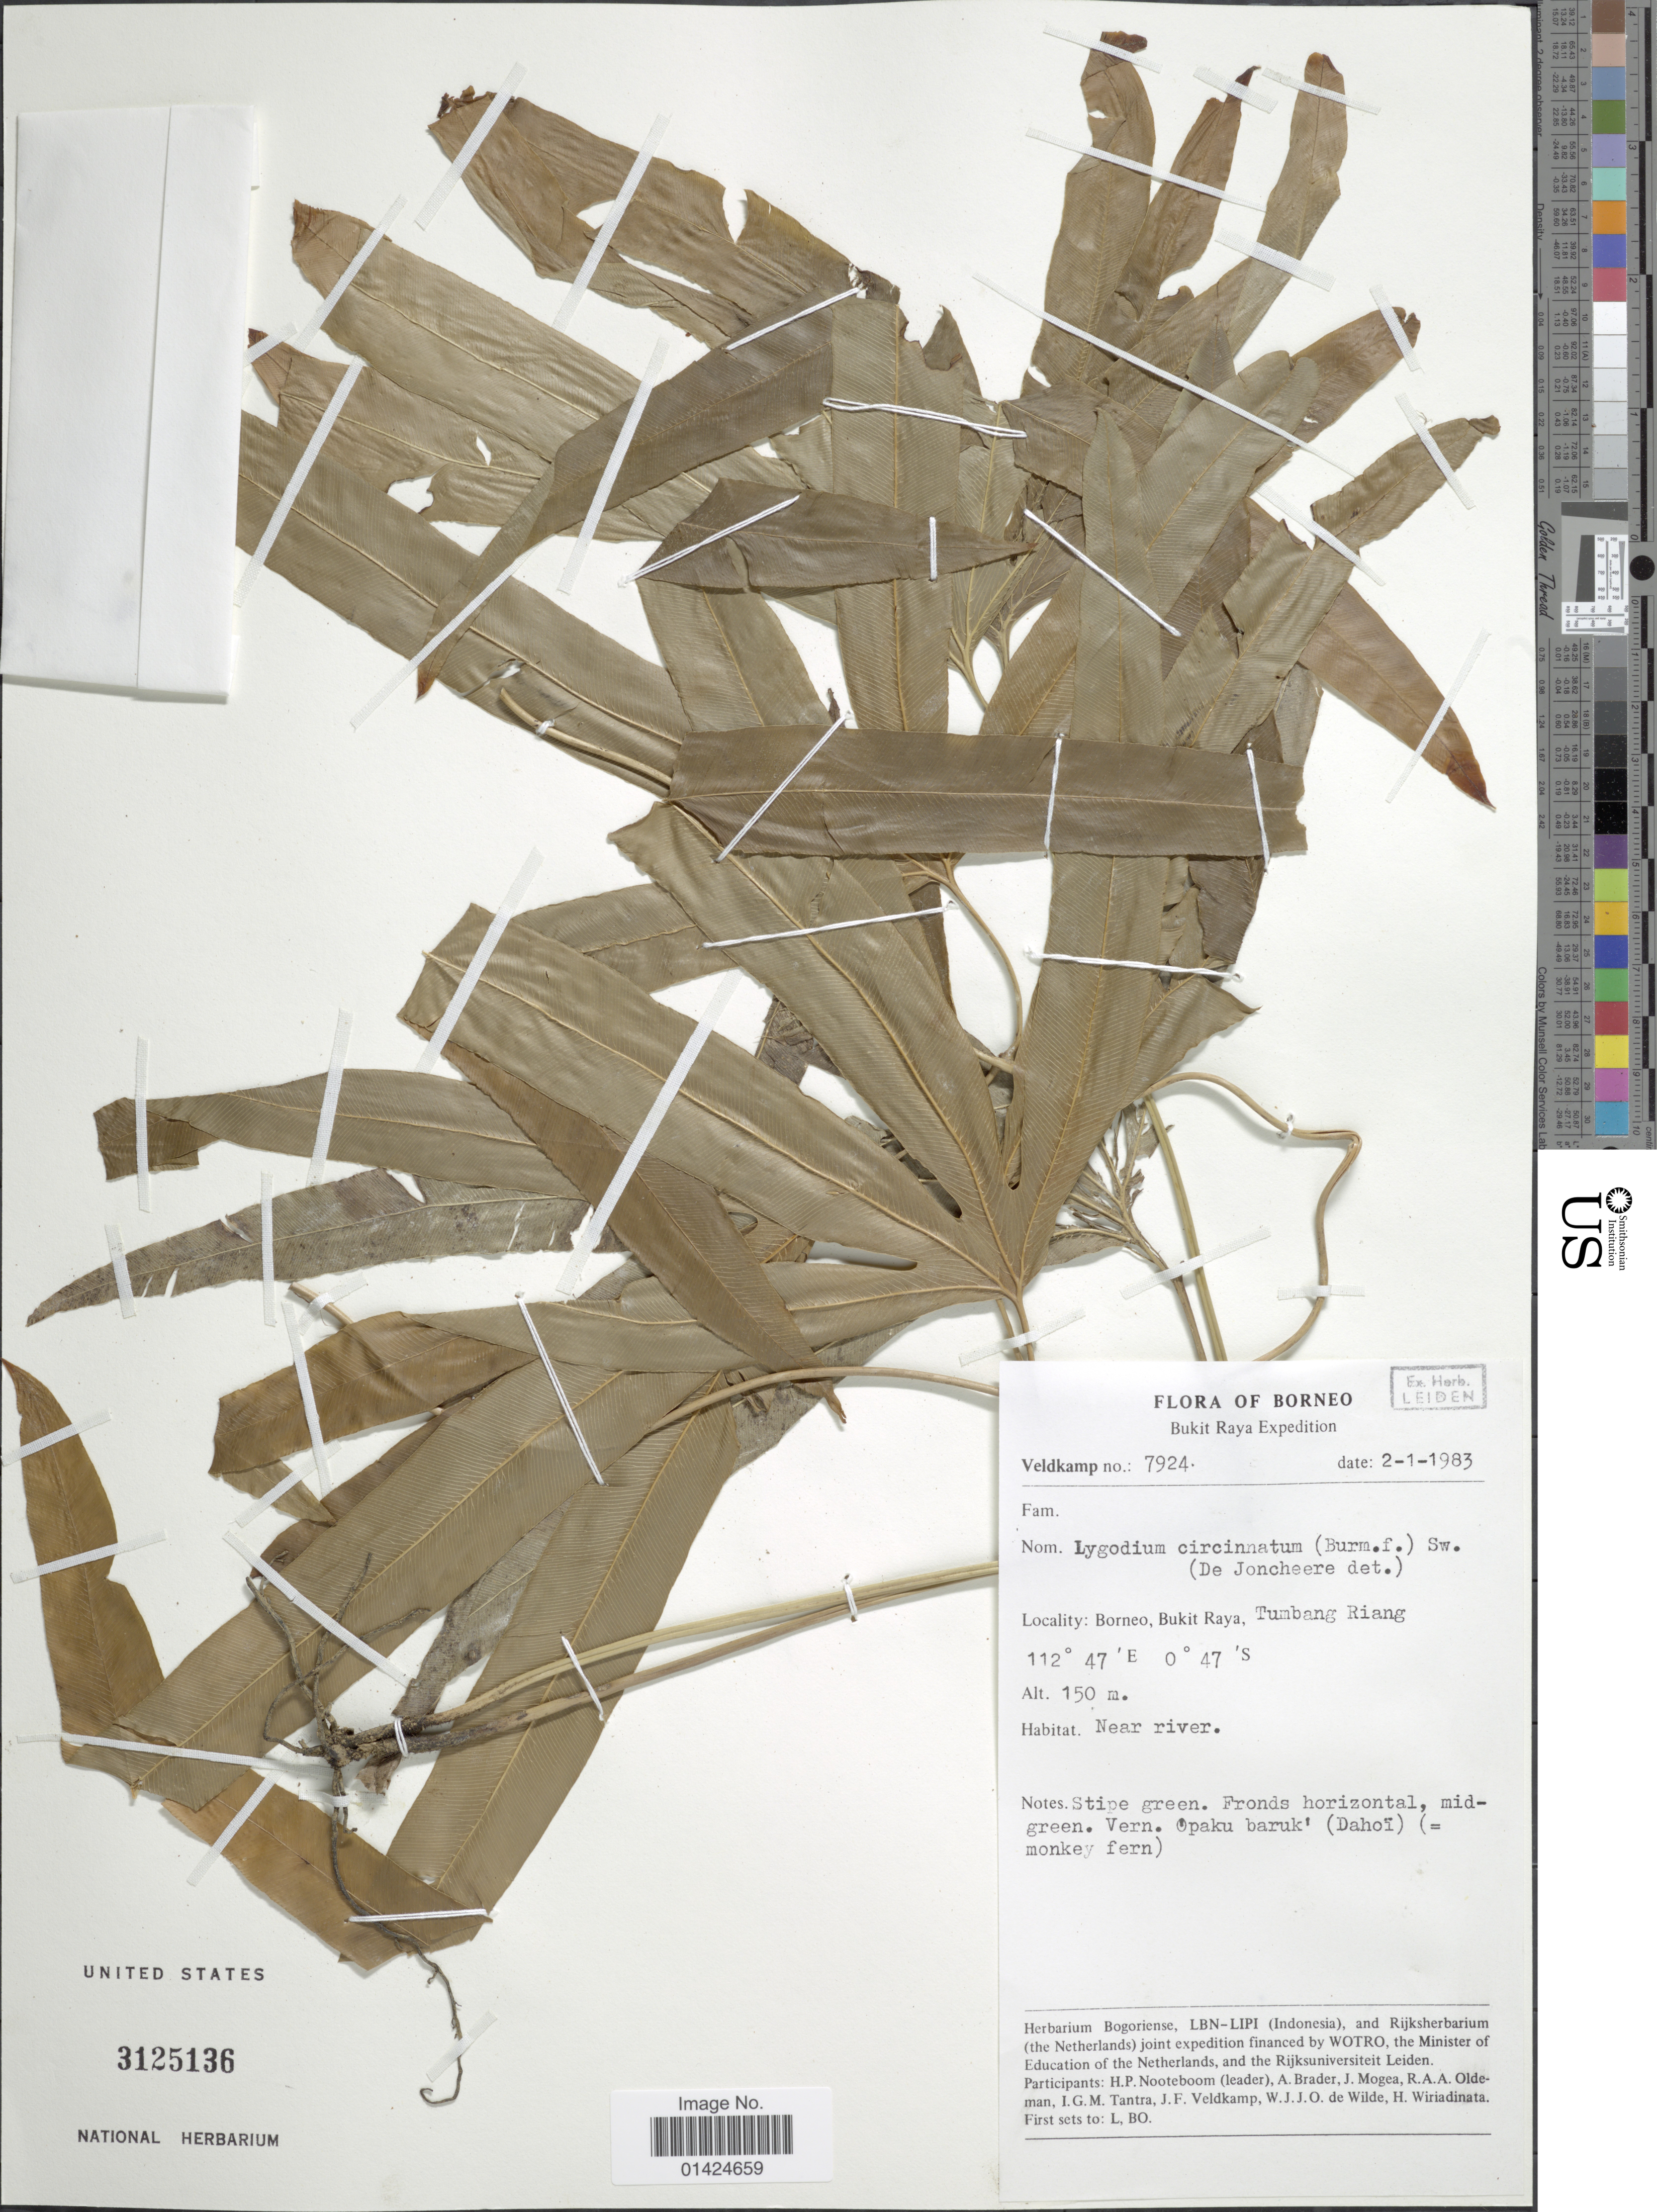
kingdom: Plantae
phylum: Tracheophyta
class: Polypodiopsida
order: Schizaeales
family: Lygodiaceae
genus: Lygodium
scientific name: Lygodium circinnatum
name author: (Burm. f.) Sw.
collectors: J. F. Veldkamp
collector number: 7924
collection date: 1983-01-02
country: Indonesia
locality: Borneo, Nukit Raya, Tumbang Riang.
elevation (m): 150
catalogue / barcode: US 3125136